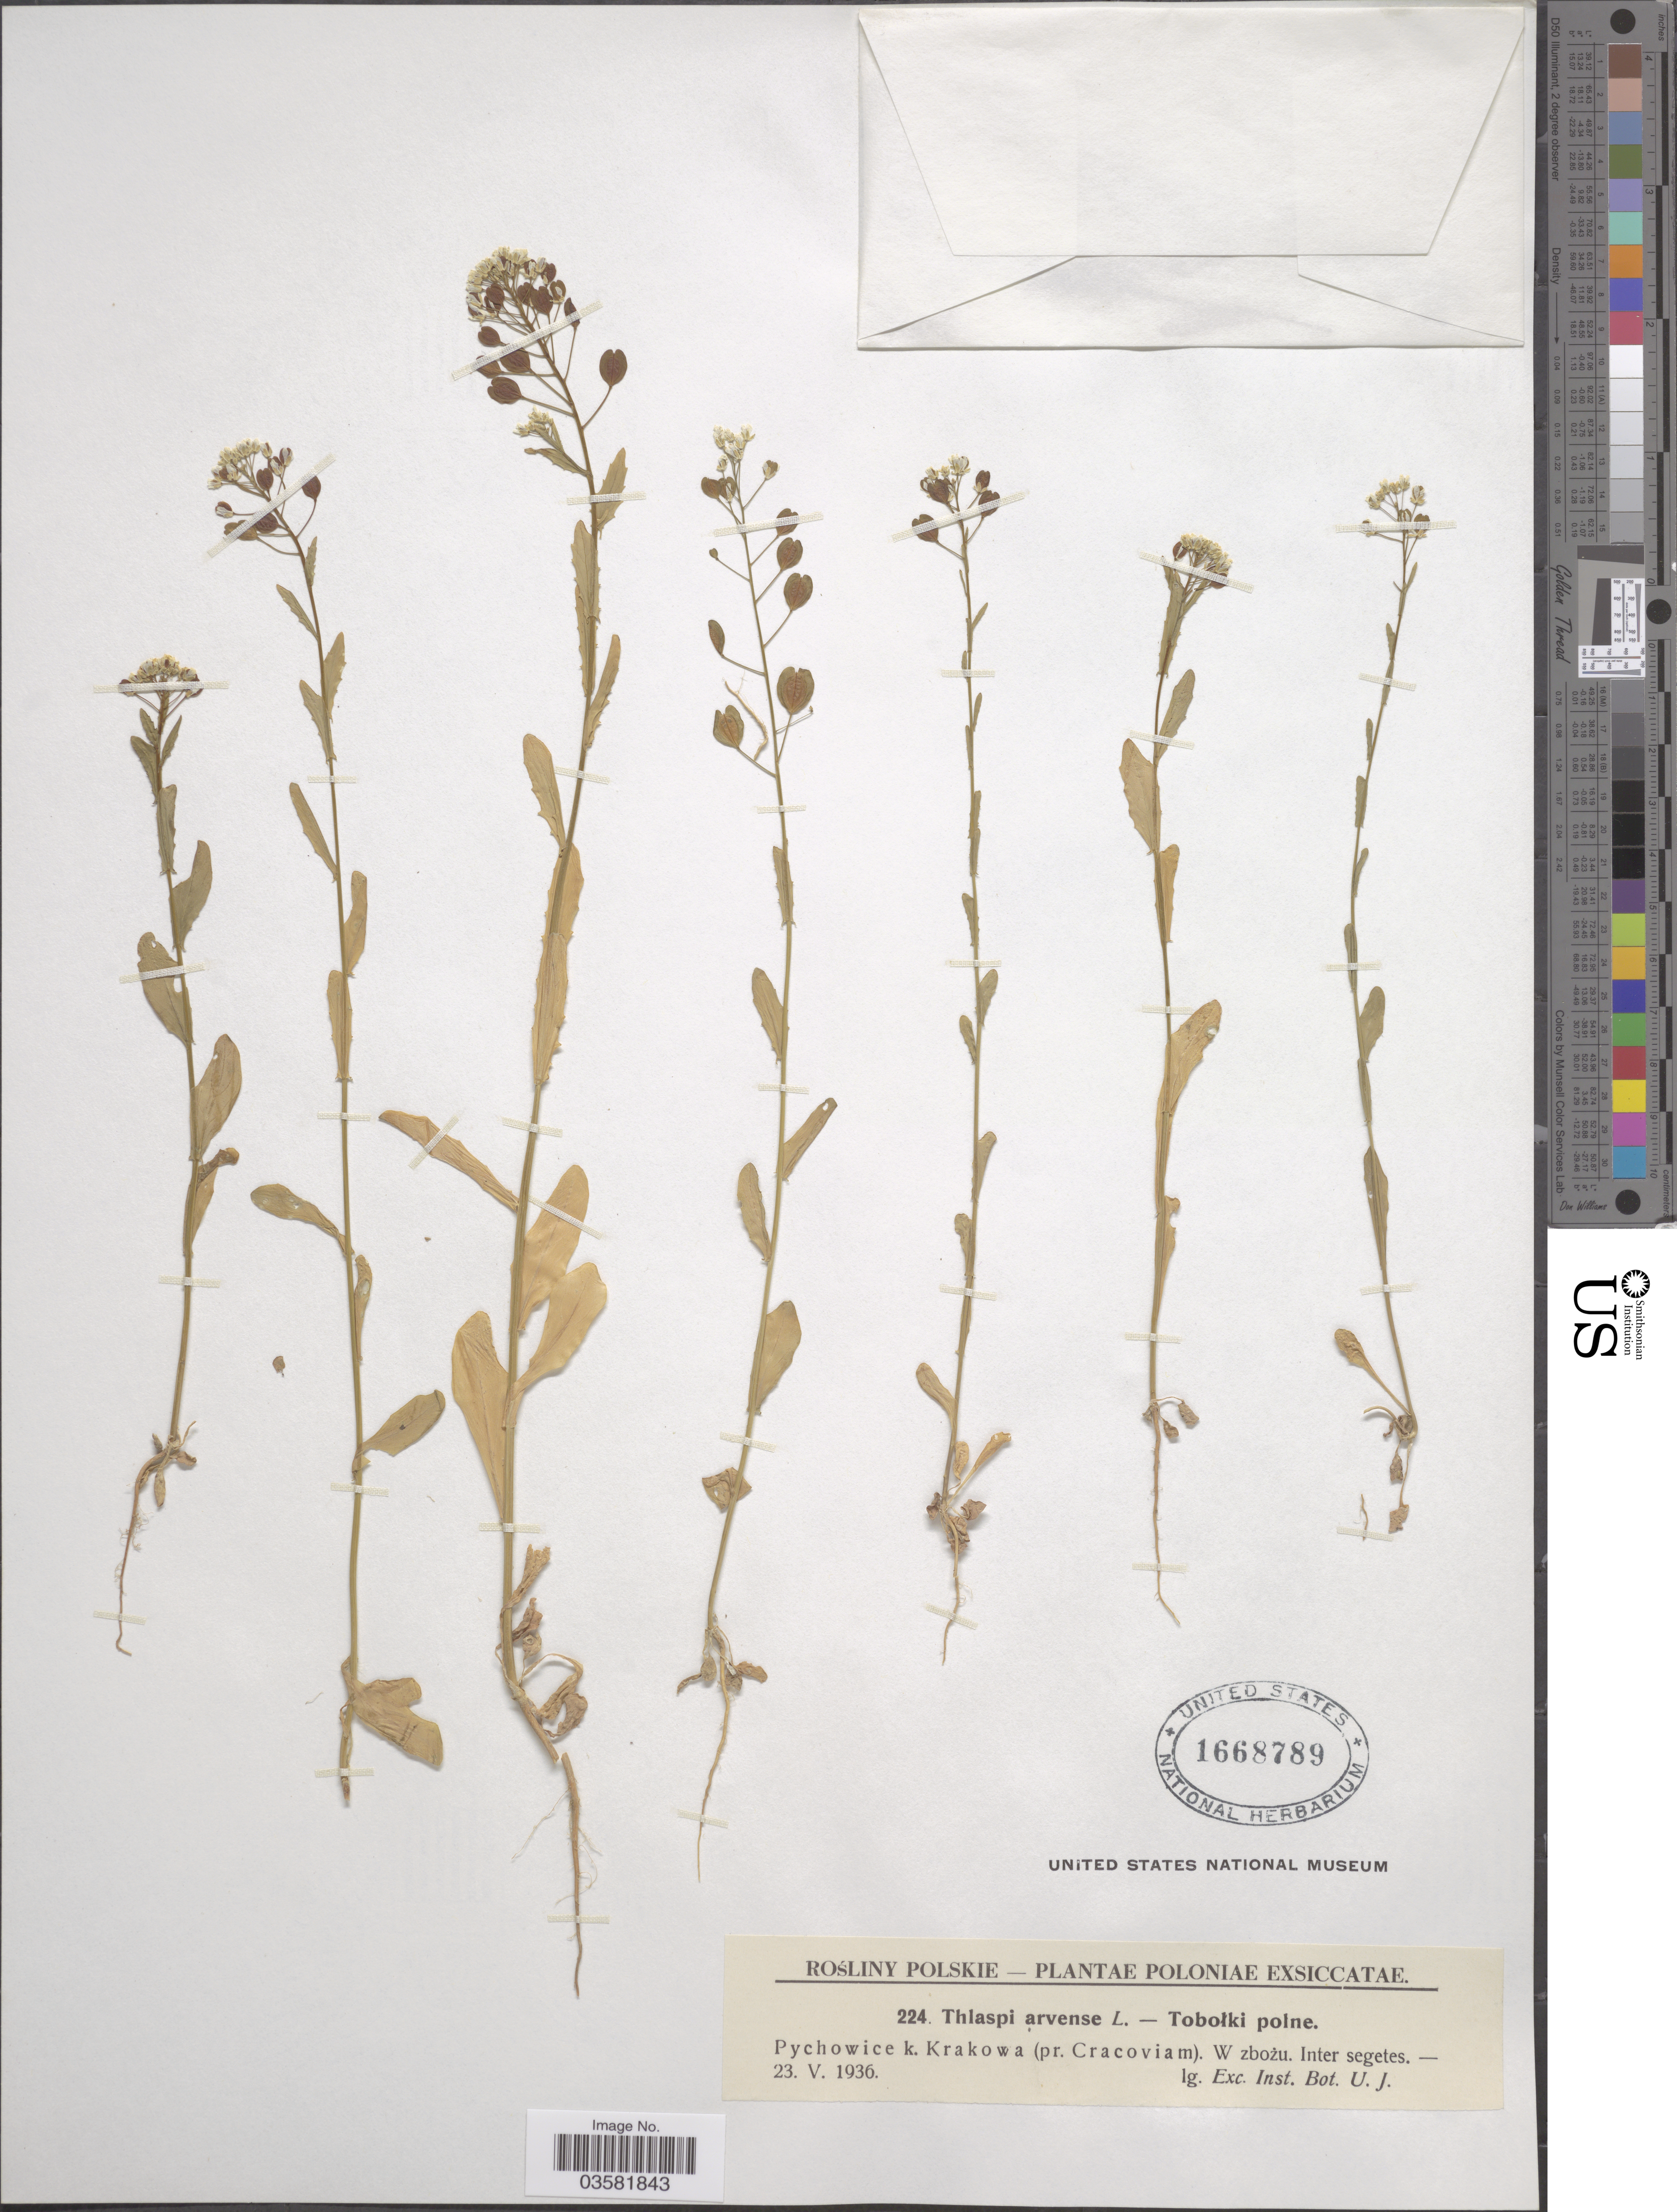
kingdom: Plantae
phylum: Tracheophyta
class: Magnoliopsida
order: Brassicales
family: Brassicaceae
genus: Thlaspi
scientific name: Thlaspi arvense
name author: L.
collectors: Exch. Inst. Bot. U.J.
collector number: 224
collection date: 1936-05-23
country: Poland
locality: Poloniae. Pychowice k. Krakowa (pr. Cracoviam). W zbożu. Inter segetes.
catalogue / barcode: US 1668789